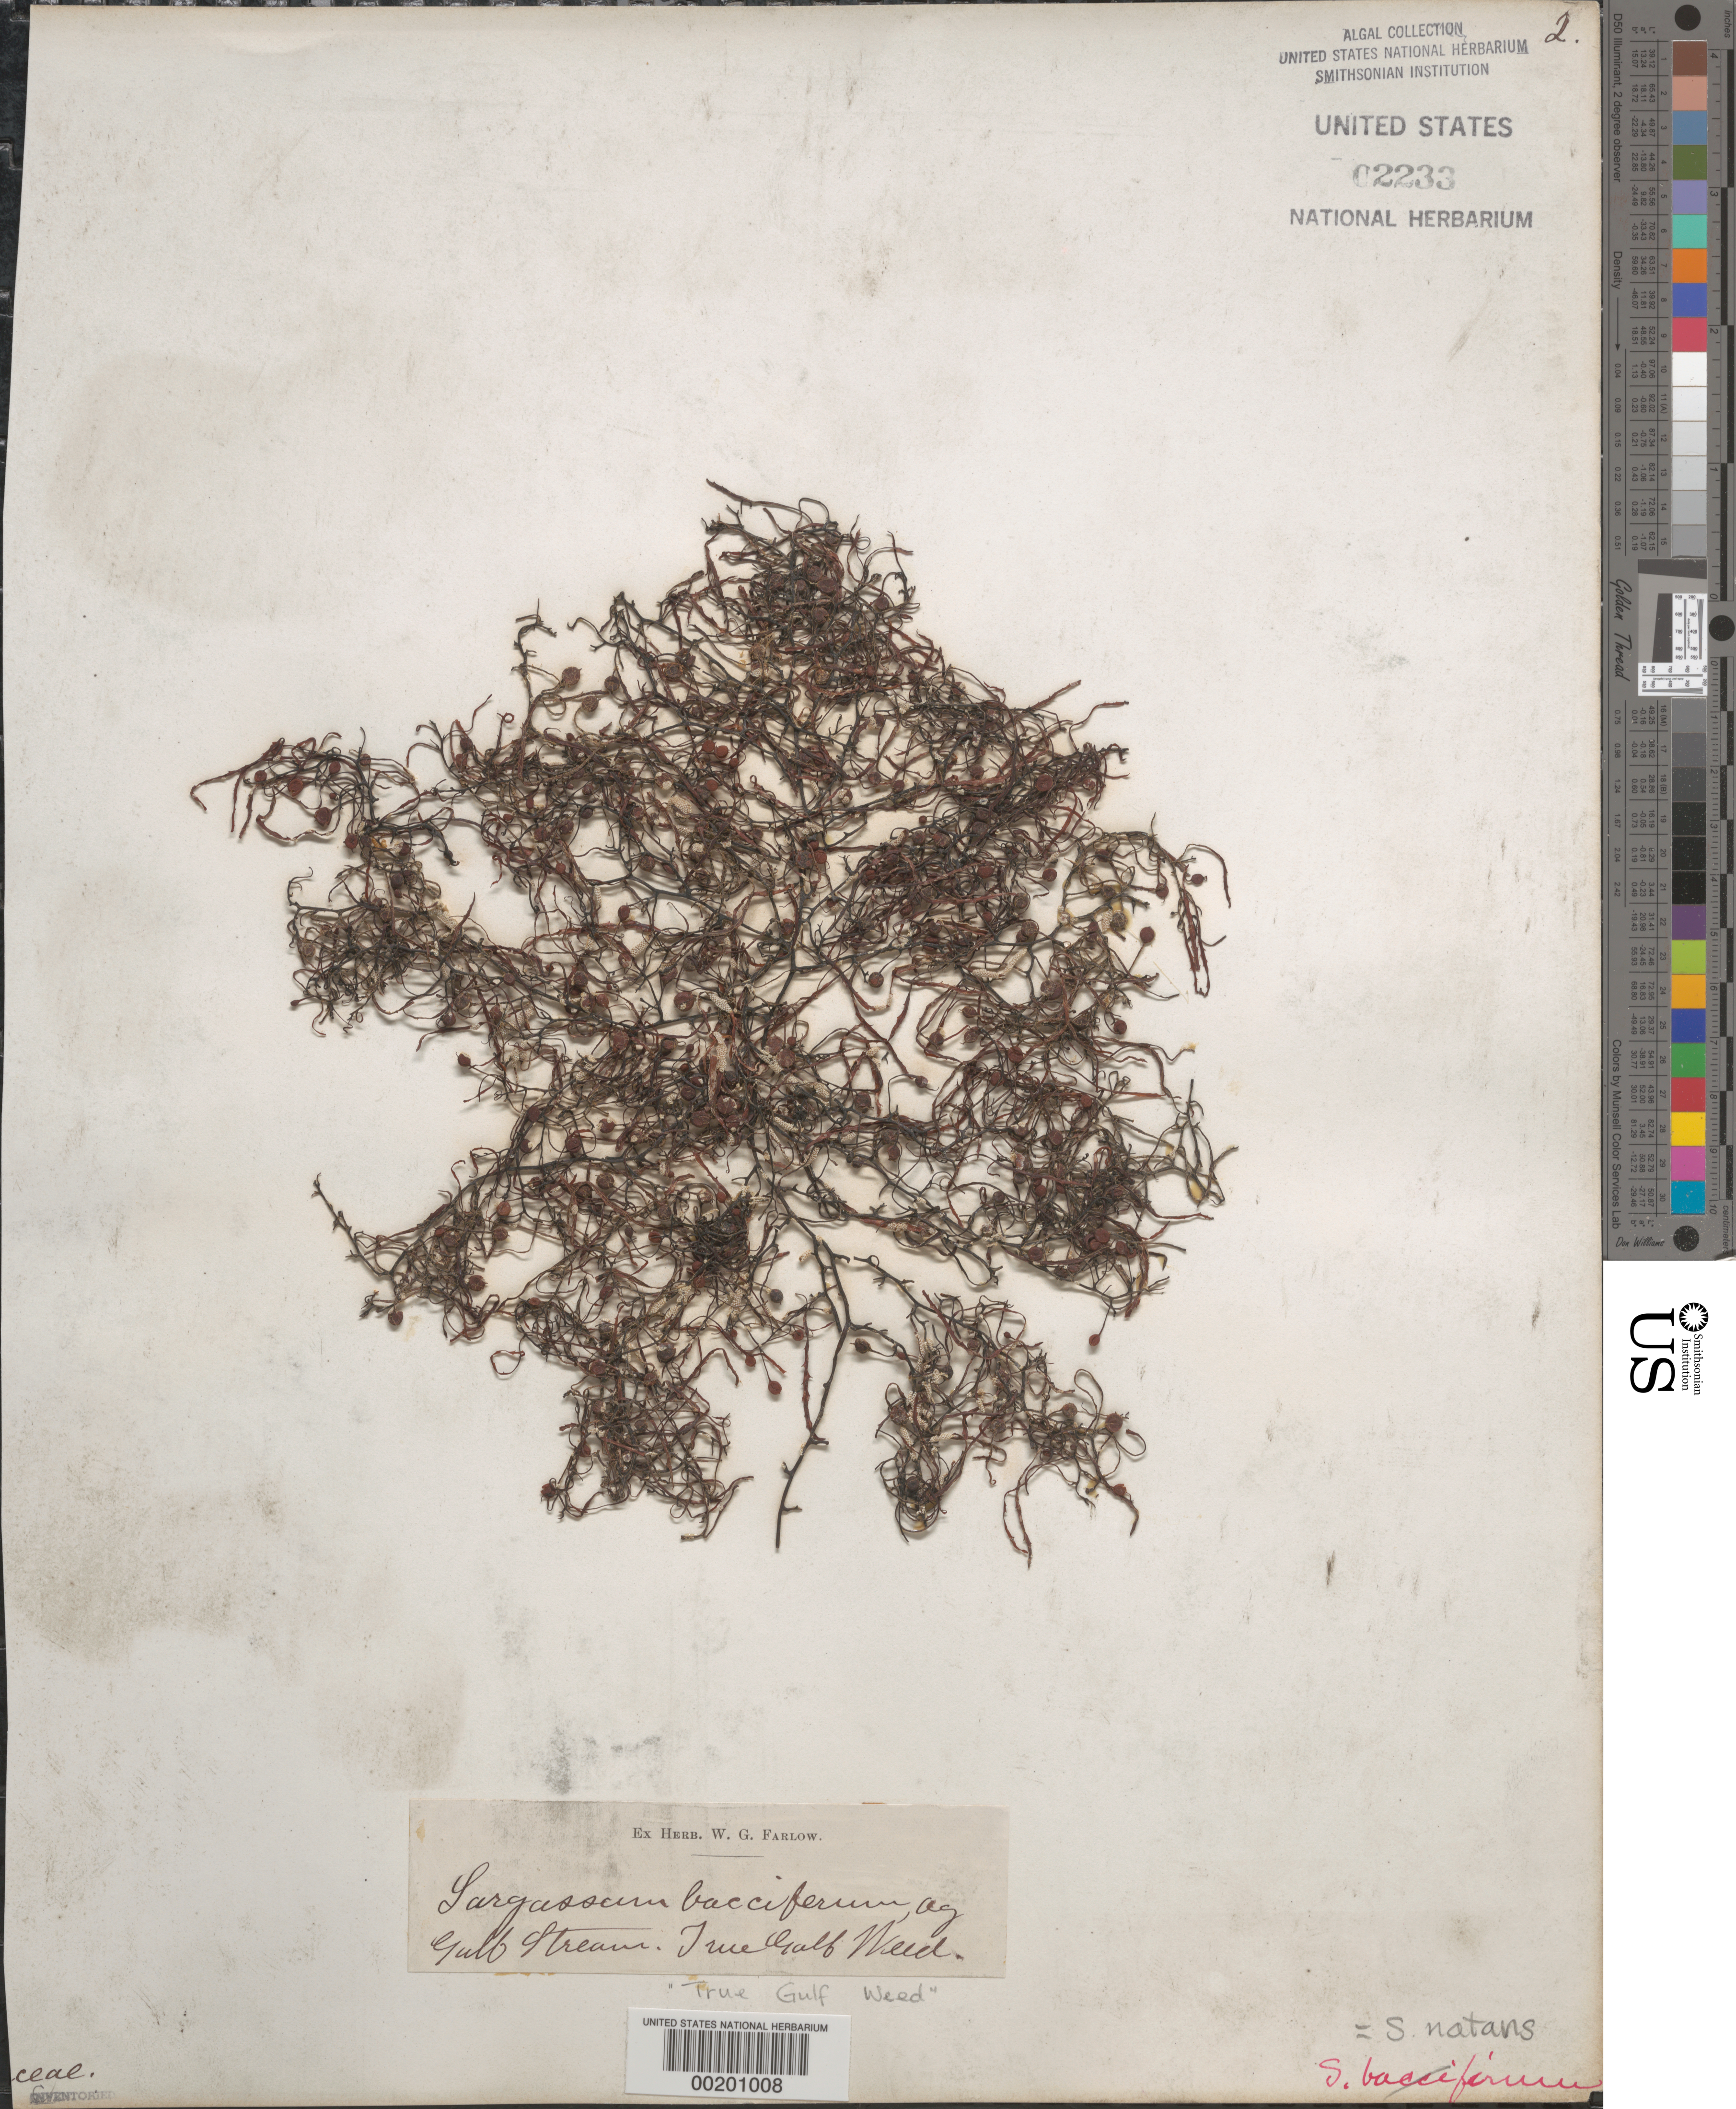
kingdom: Chromista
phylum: Ochrophyta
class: Phaeophyceae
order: Fucales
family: Sargassaceae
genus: Sargassum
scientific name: Sargassum natans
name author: (L.) Gaillon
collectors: W. Farlow (Herbarium)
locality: Gulf stream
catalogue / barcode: US 2233